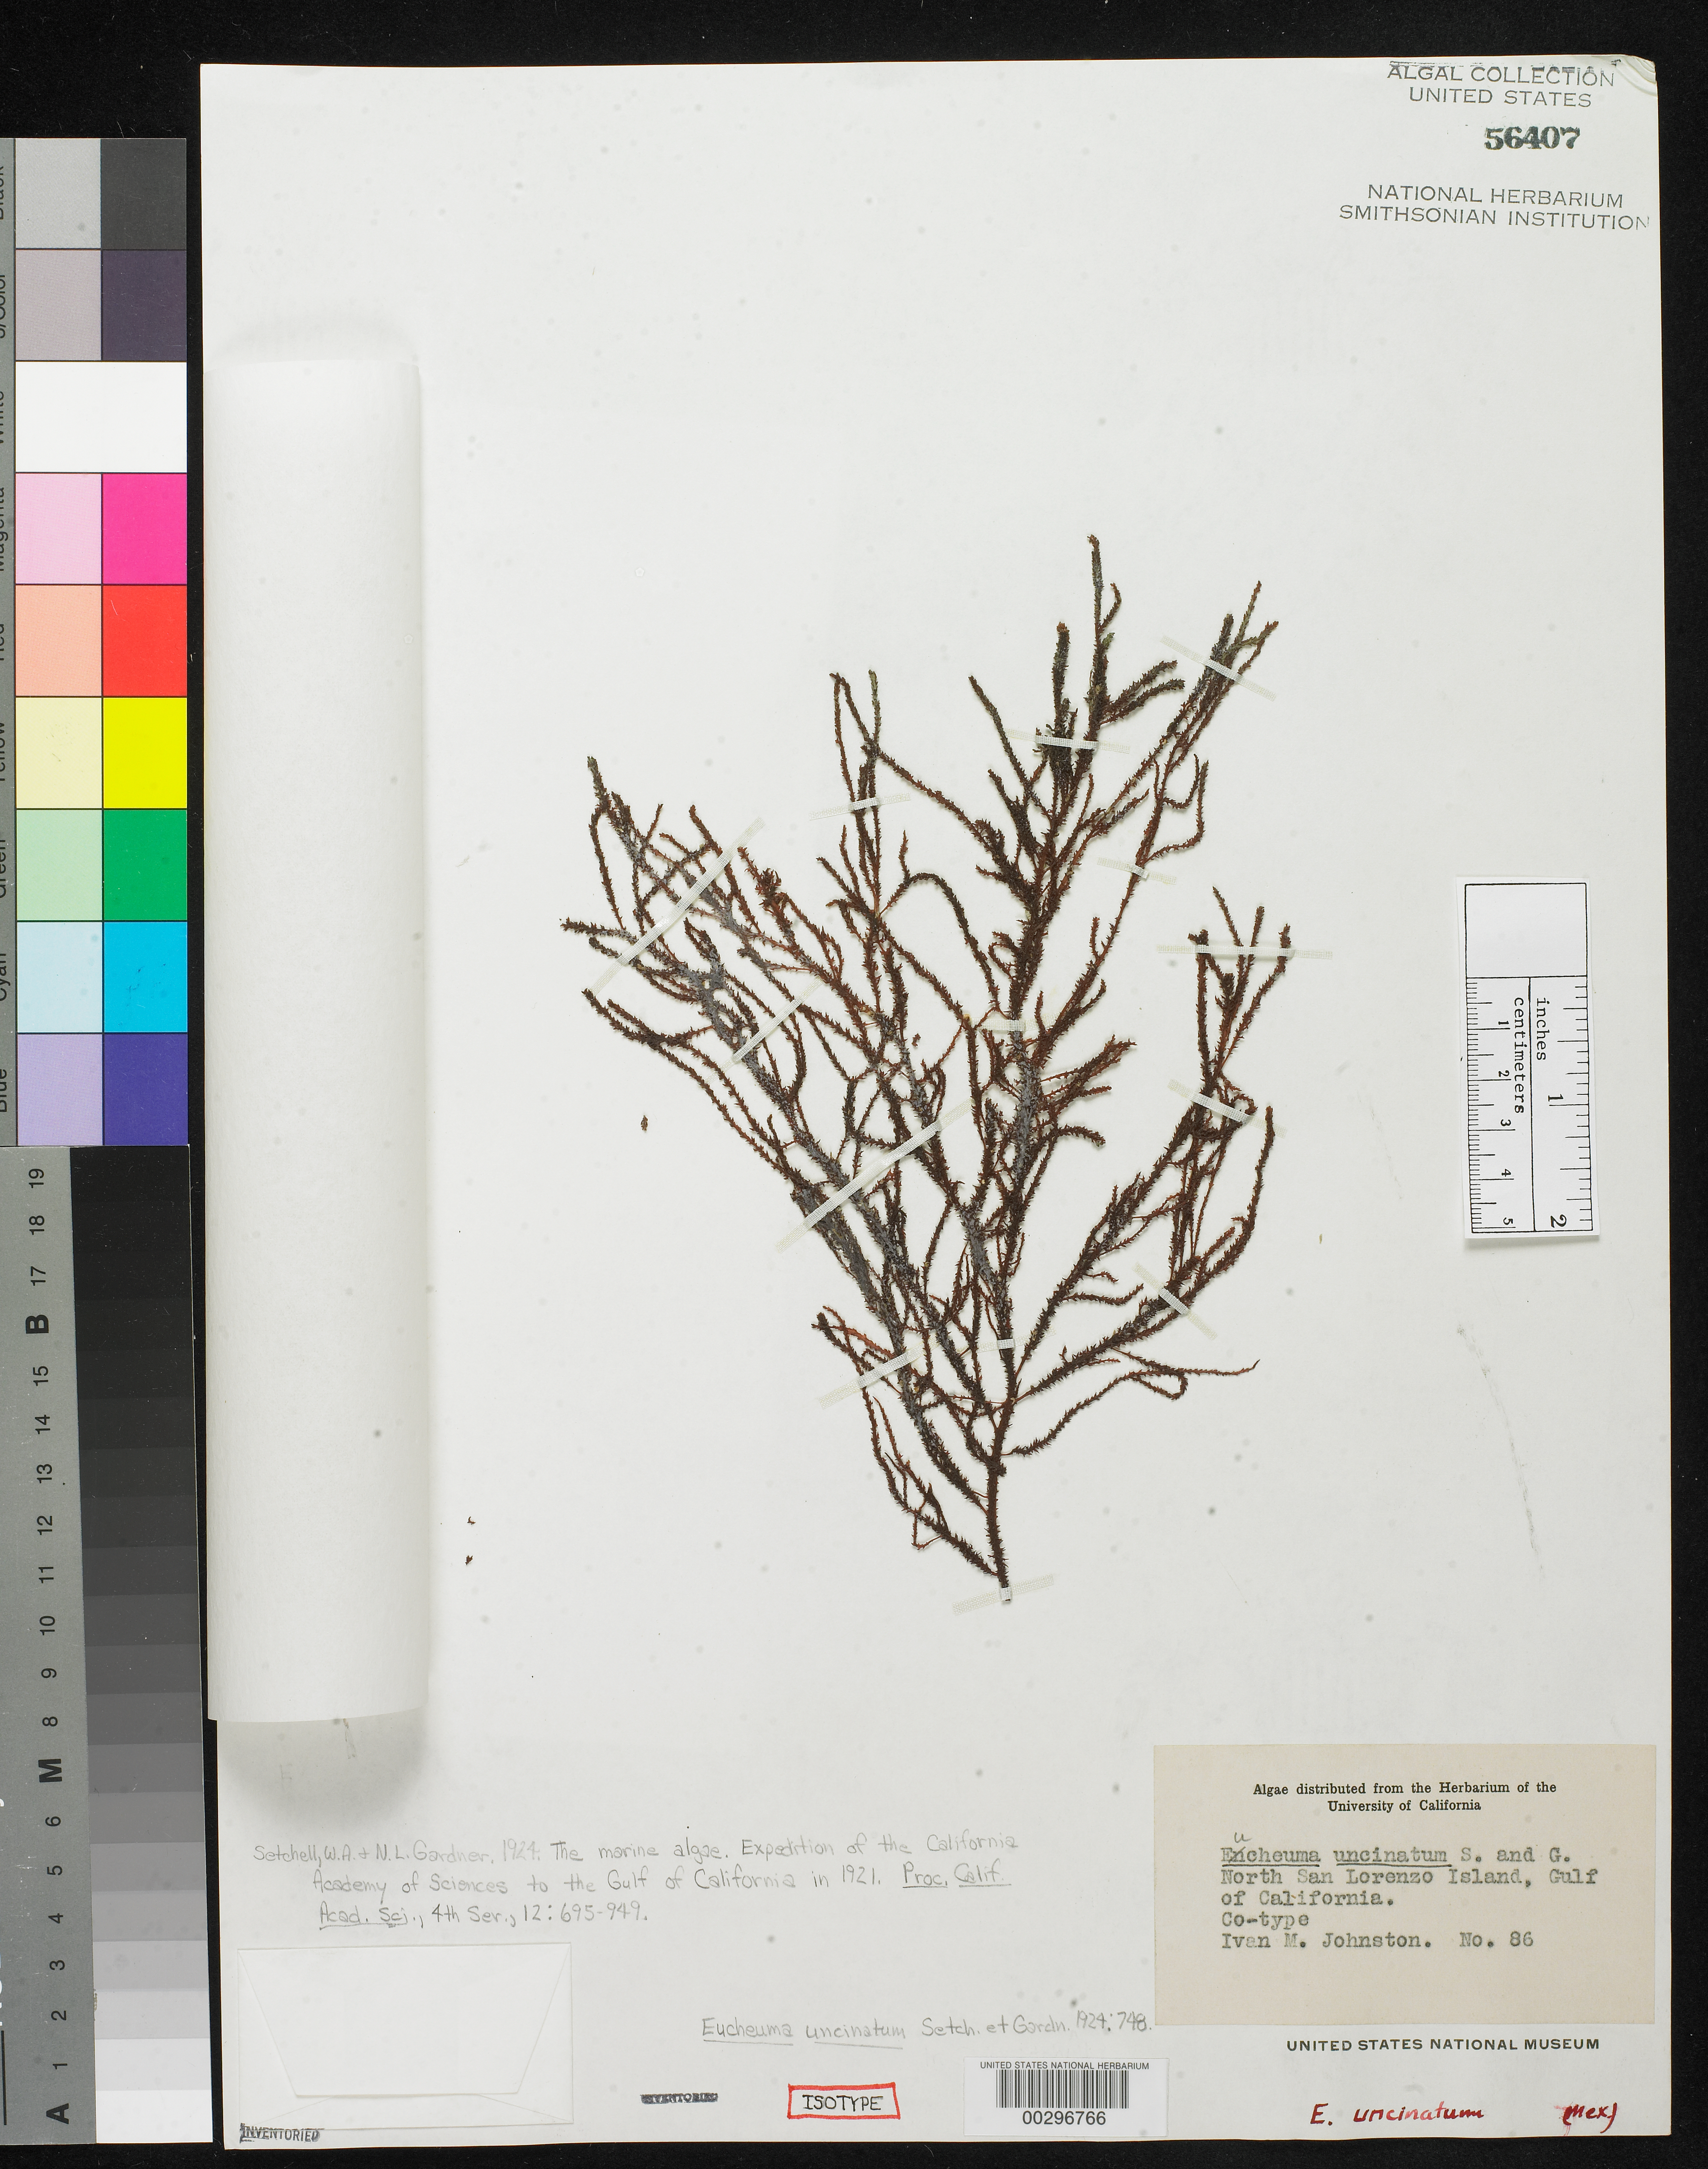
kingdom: Plantae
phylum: Rhodophyta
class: Florideophyceae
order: Gigartinales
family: Solieriaceae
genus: Eucheuma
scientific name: Eucheuma uncinatum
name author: Setch. & N.L. Gardner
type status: Isotype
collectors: I.M. Johnston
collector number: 86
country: Mexico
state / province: Baja California Norte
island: Isla San Lorenzo del Norte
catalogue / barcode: US 56407